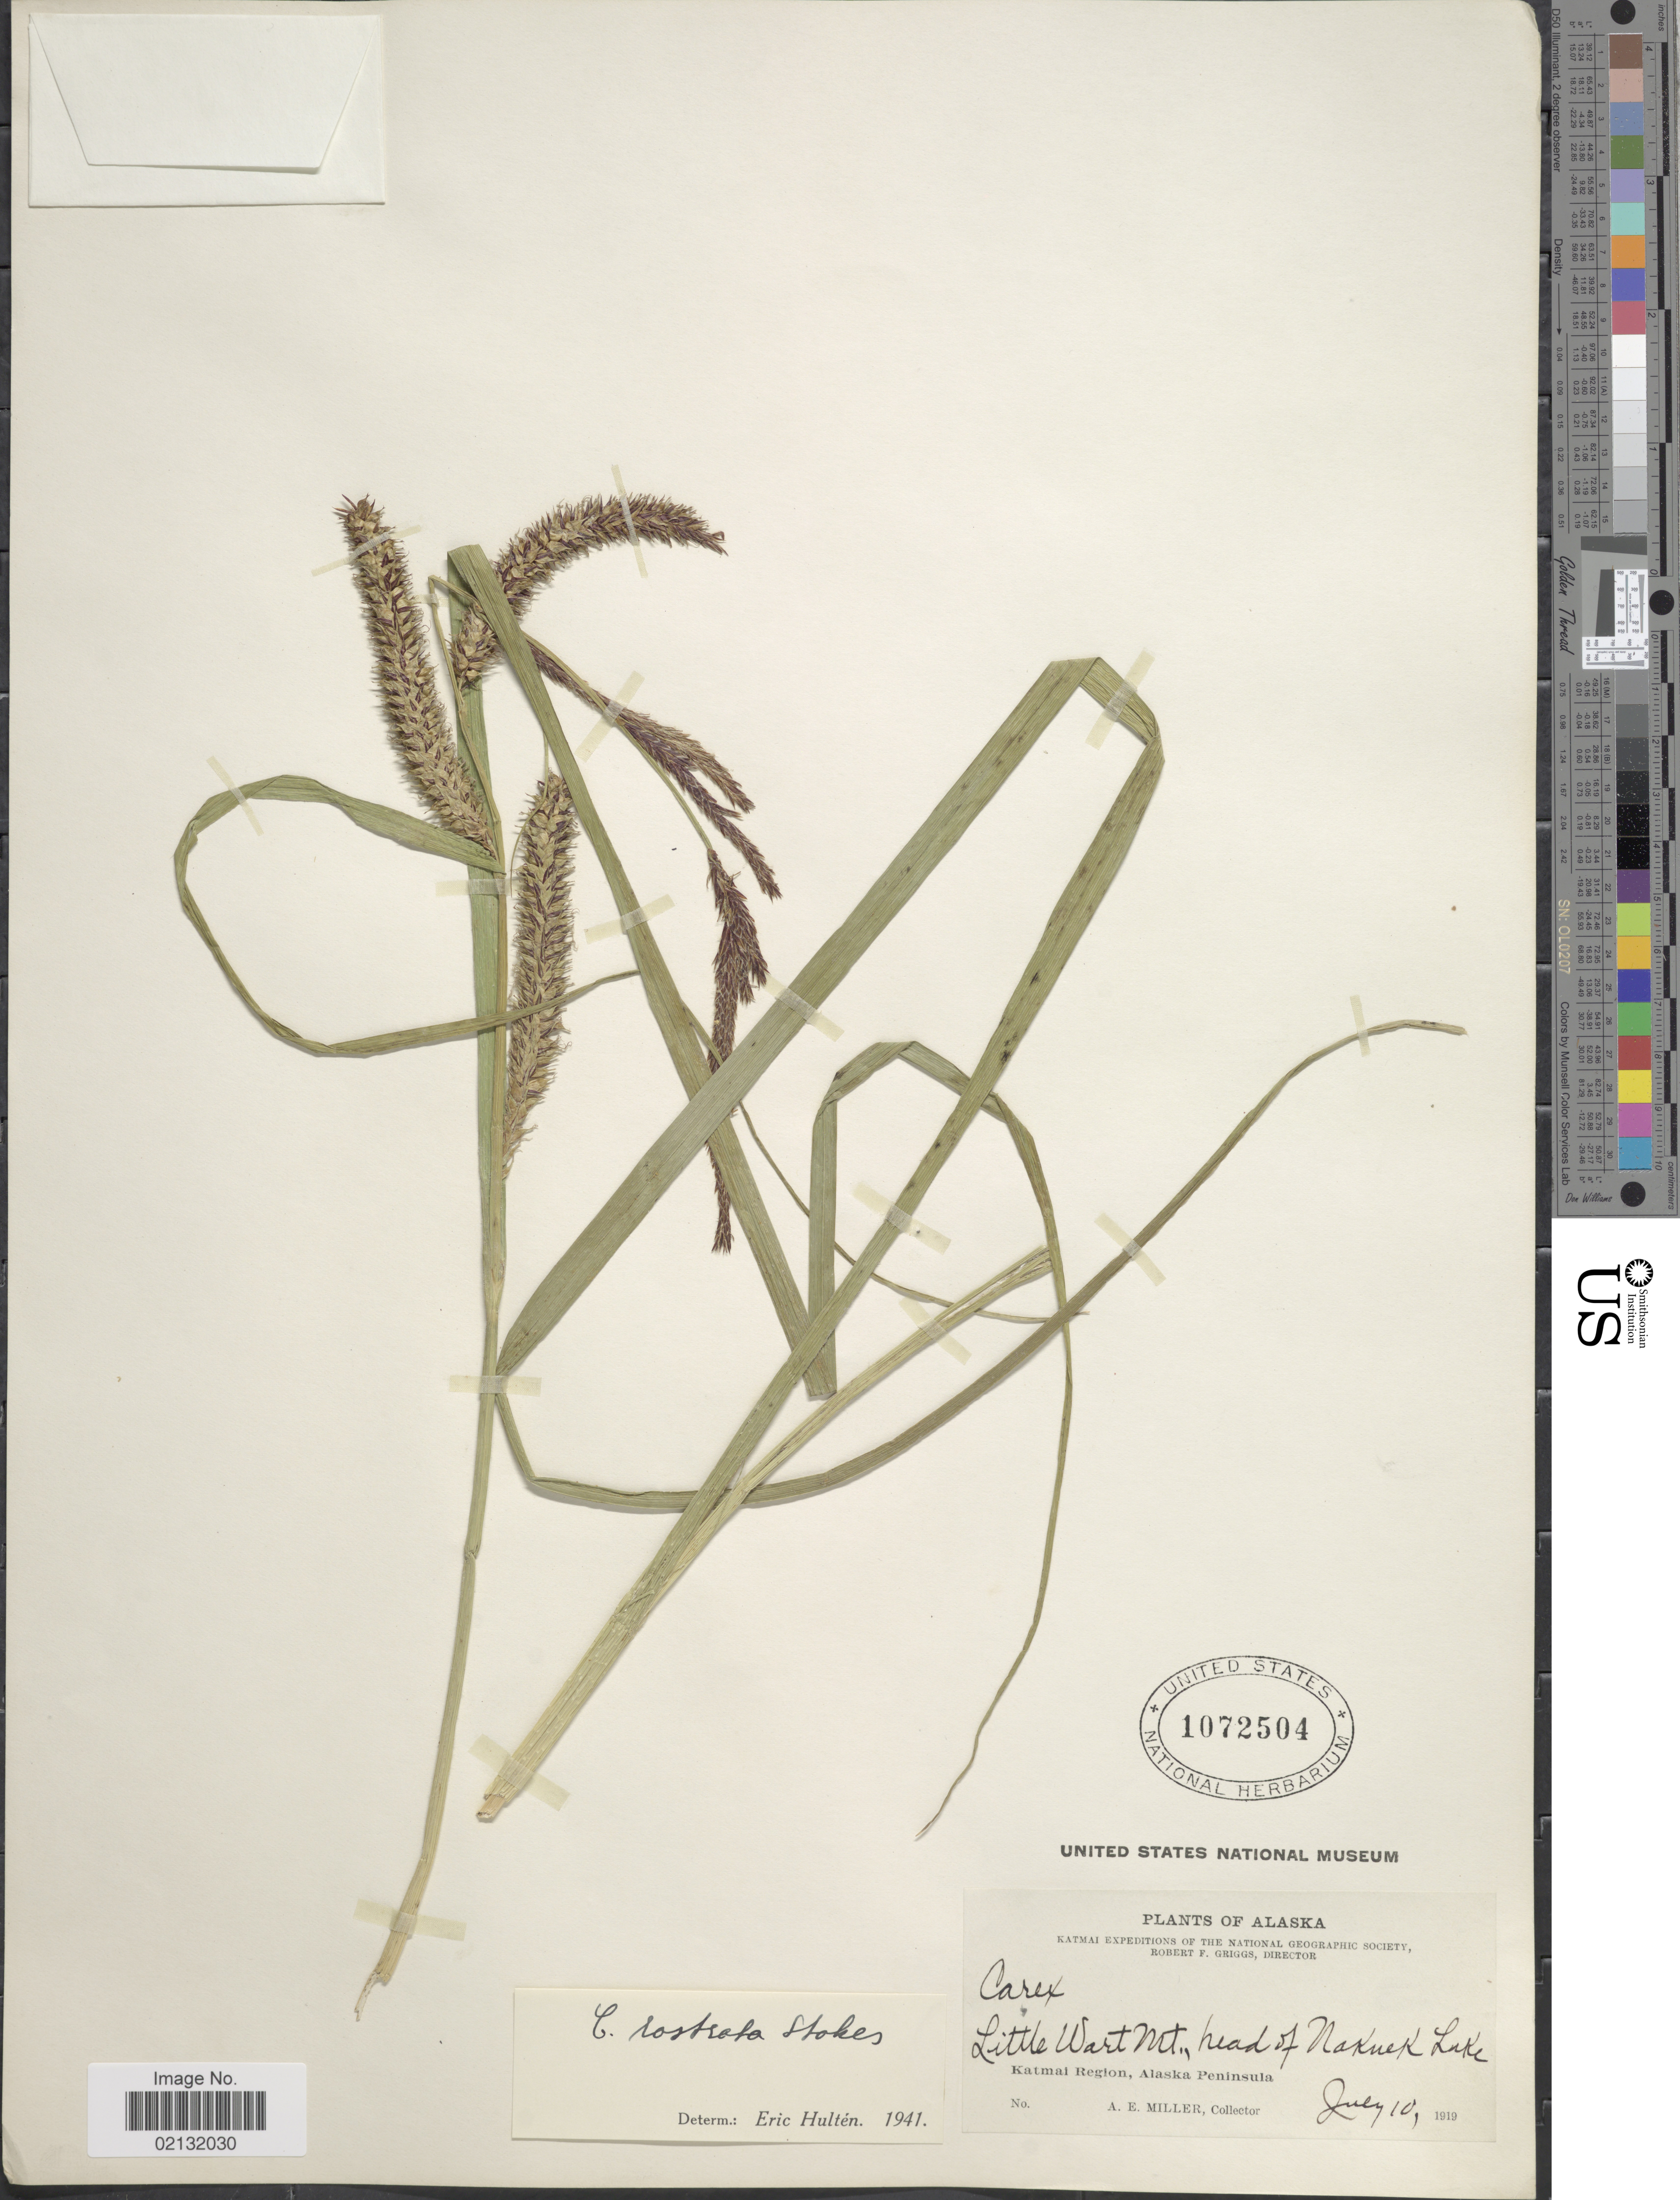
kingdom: Plantae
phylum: Tracheophyta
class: Liliopsida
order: Poales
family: Cyperaceae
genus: Carex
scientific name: Carex rostrata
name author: Stokes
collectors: A. E. Miller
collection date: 1919-07-10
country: United States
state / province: Alaska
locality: Little Wart Mt., head of Naknek Lake. Katmai Region, Alaska Peninsula.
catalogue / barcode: US 1072504